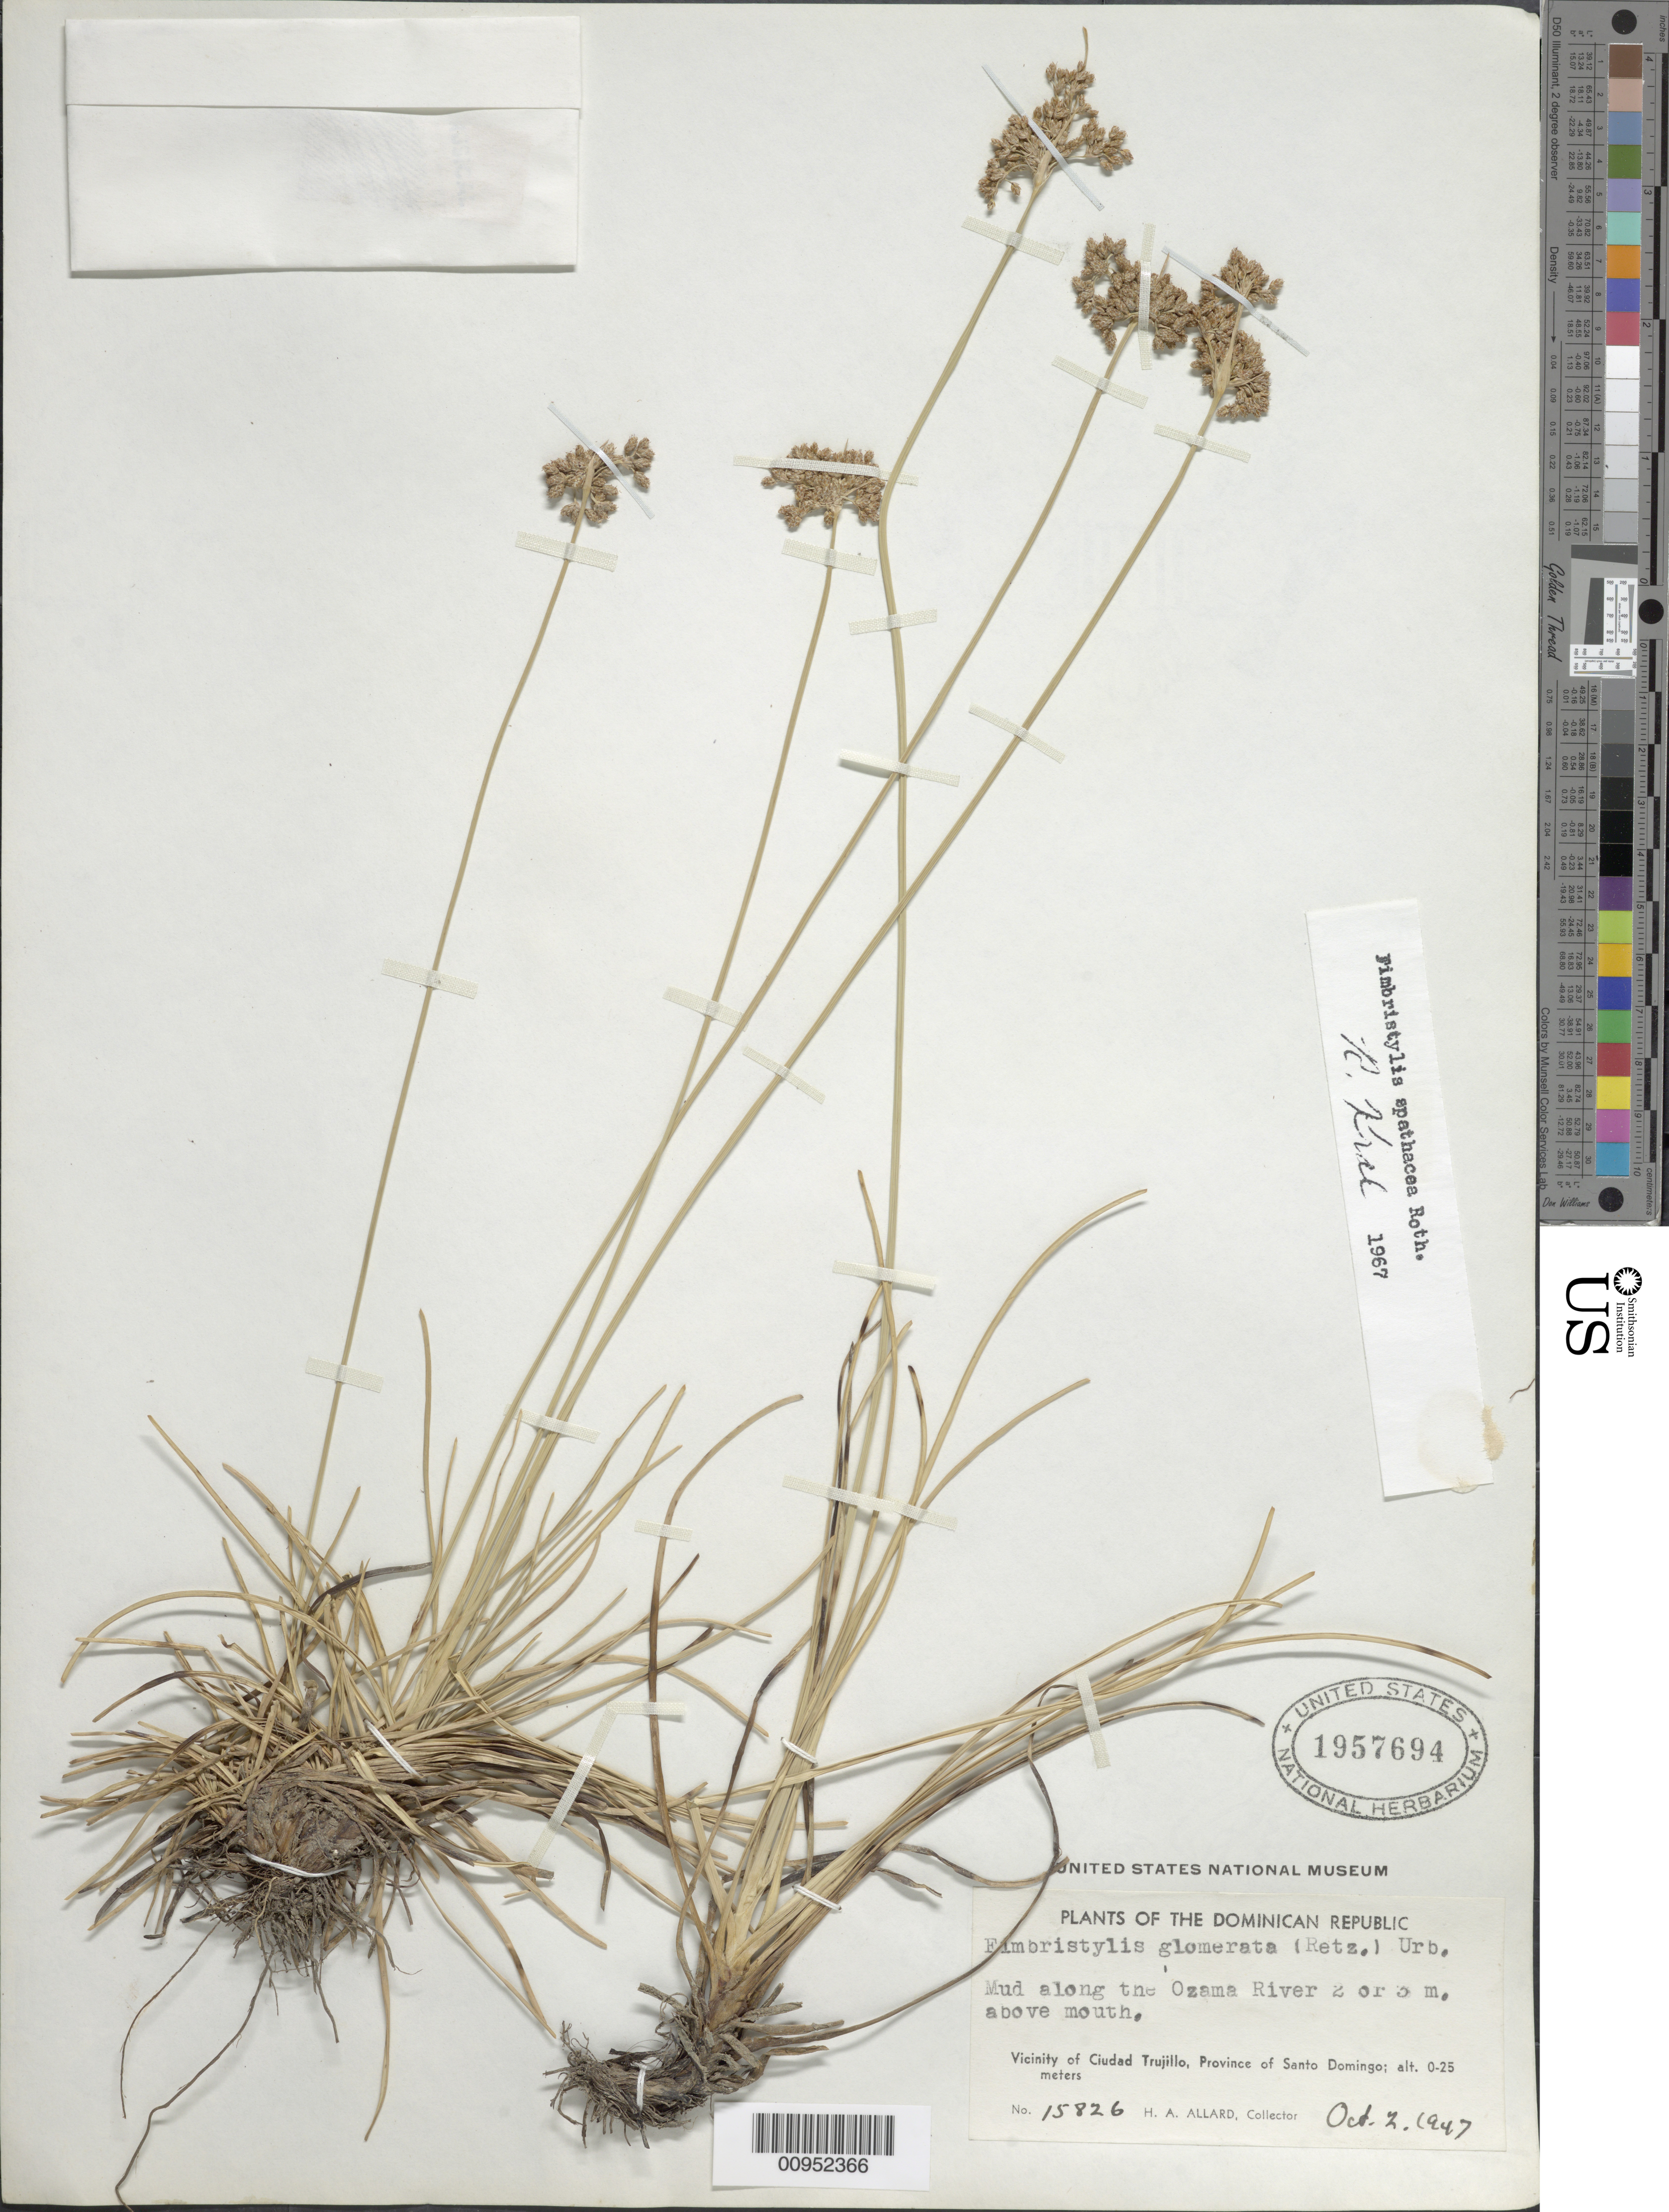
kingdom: Plantae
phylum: Tracheophyta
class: Liliopsida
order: Poales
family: Cyperaceae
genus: Fimbristylis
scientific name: Fimbristylis cymosa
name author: R. Br.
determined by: Kral, Robert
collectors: H. A. Allard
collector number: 15826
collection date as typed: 02 Oct 1947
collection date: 1947-10-02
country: Dominican Republic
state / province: Santo Domingo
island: Hispaniola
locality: Vicinity of Ciudad Trujillo, along the Ozama River 2 or 3 miles above mouth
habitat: Mud along river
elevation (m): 0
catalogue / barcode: US 1957694